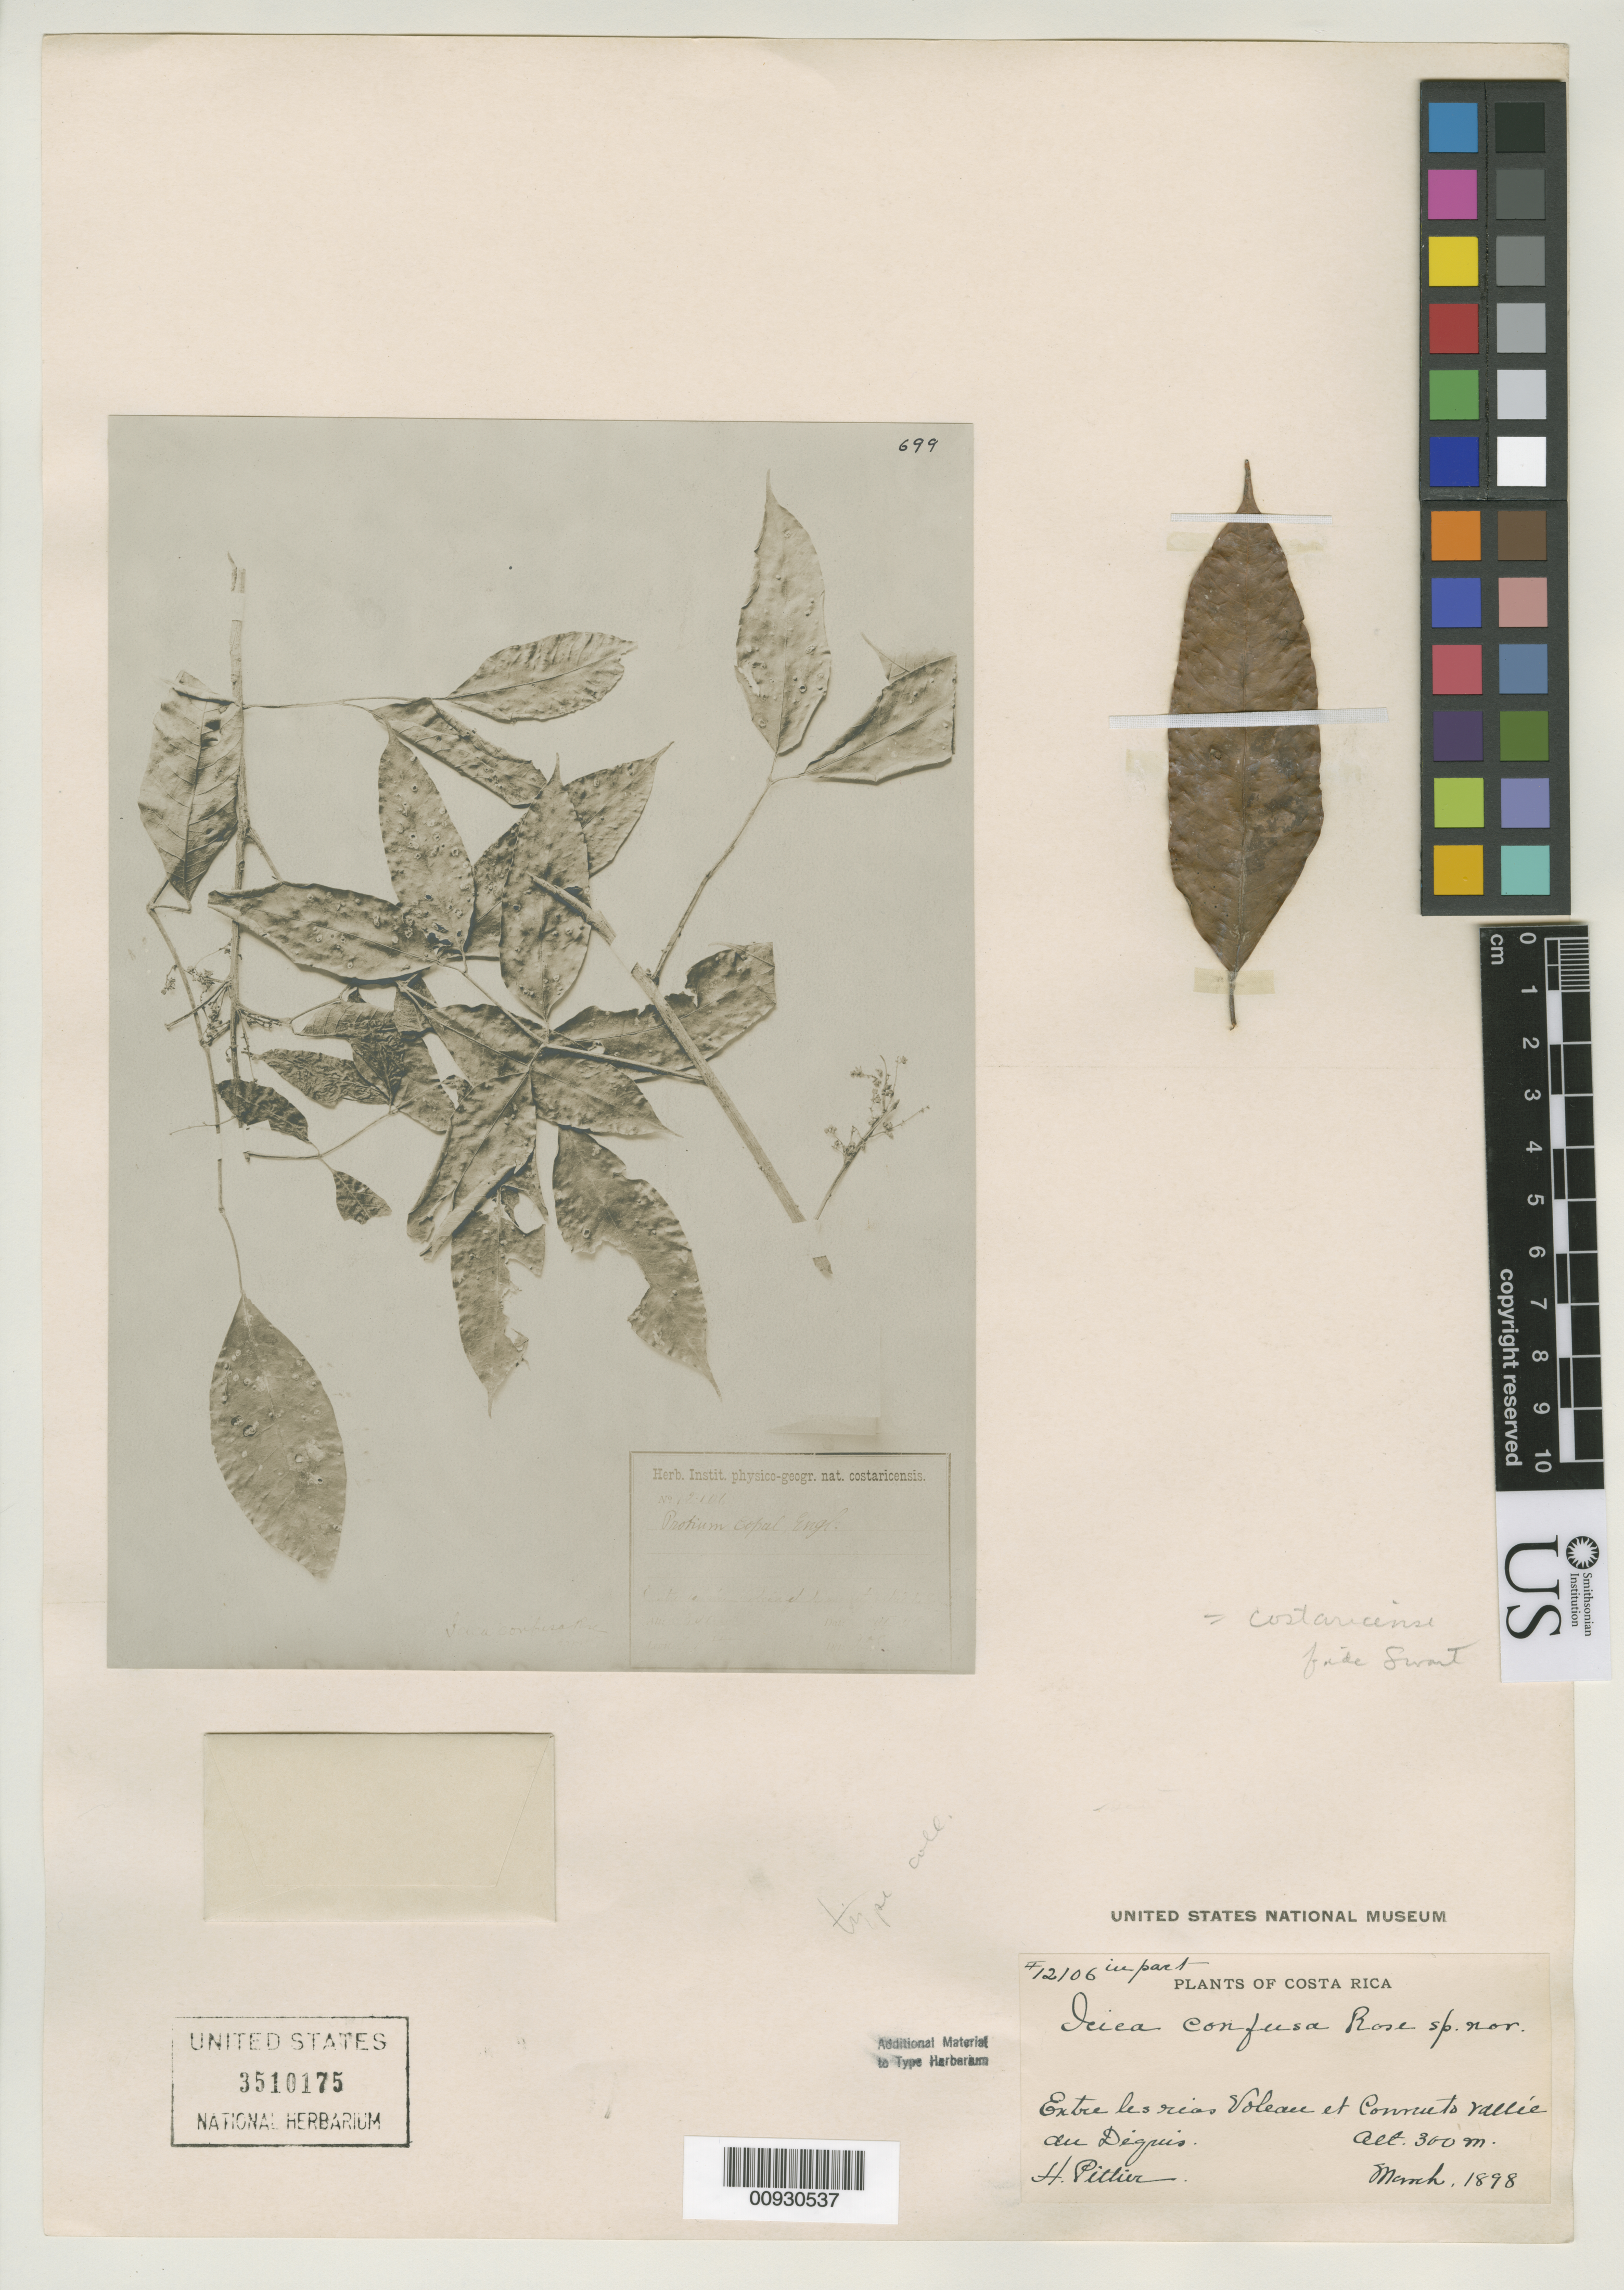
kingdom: Plantae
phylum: Tracheophyta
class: Magnoliopsida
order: Sapindales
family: Burseraceae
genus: Icica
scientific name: Icica confusa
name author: Rose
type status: Type Material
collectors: H. F. Pittier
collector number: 12106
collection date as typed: Mar 1898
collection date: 1898-03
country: Costa Rica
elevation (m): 300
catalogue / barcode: US 3510175